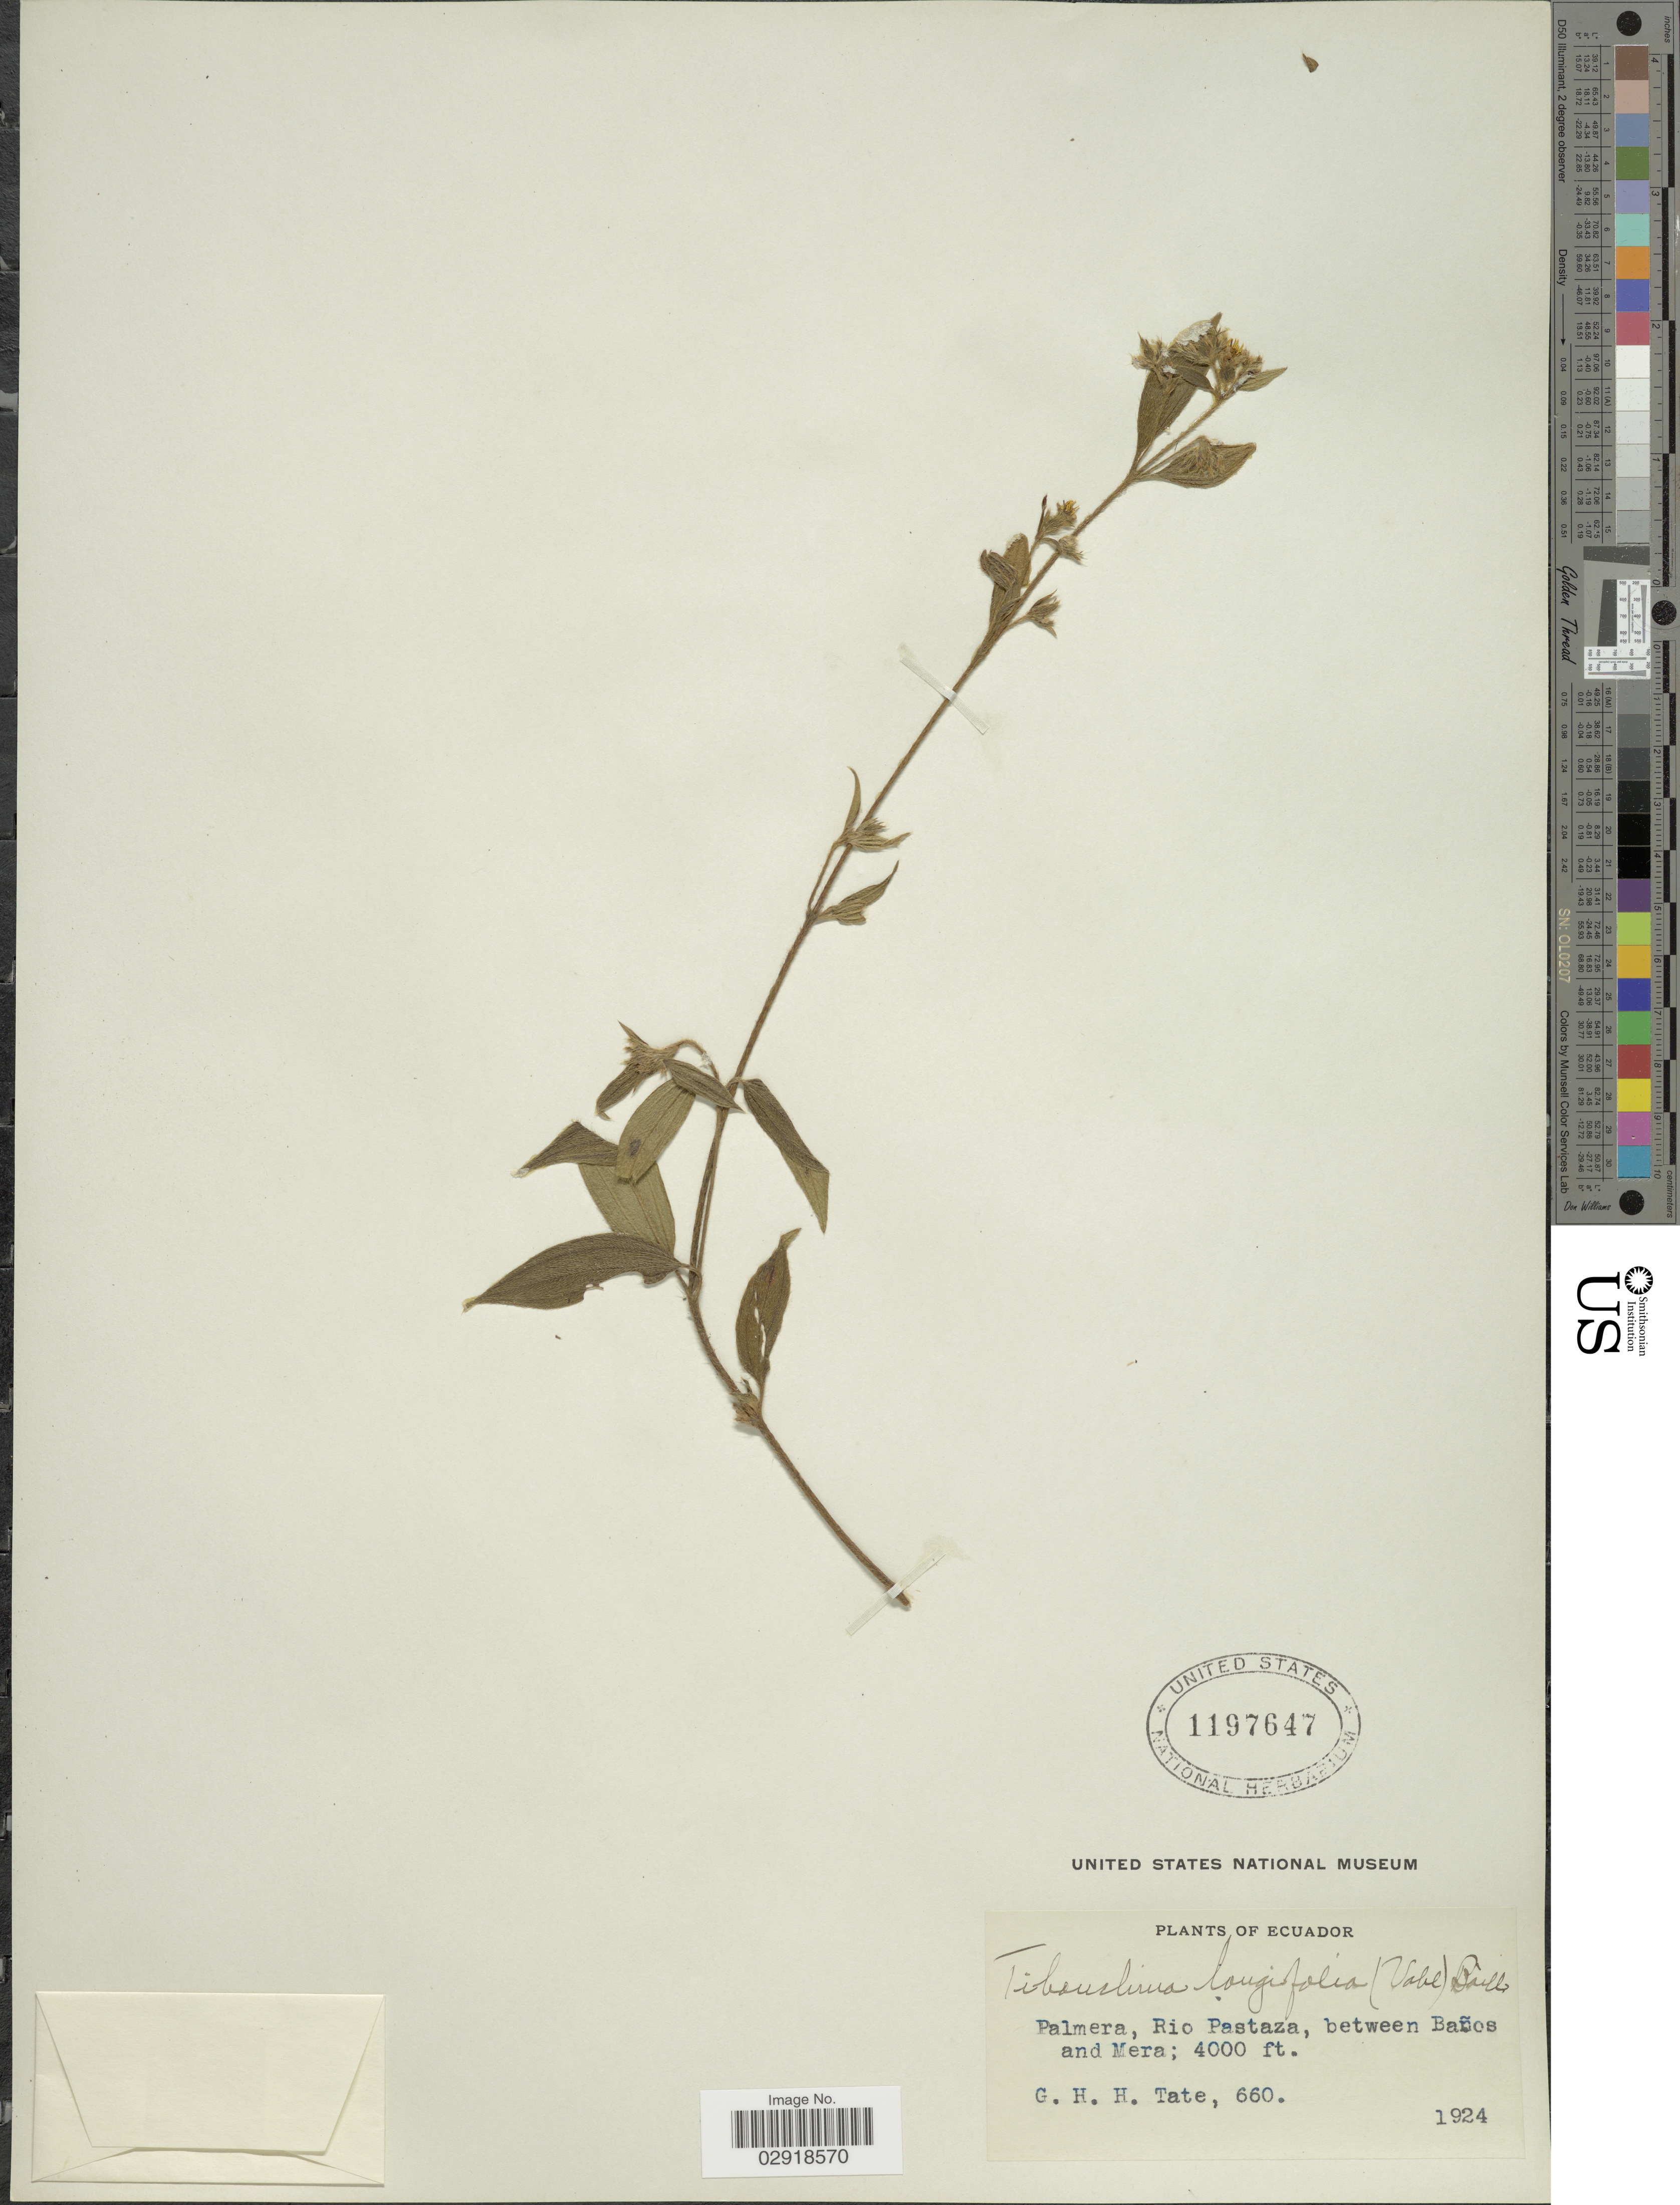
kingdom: Plantae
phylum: Tracheophyta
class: Magnoliopsida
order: Myrtales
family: Melastomataceae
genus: Chaetogastra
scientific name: Chaetogastra longifolia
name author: (Vahl) DC.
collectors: G. H. H.Tate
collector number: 660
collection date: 1924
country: Ecuador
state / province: Pastaza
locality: Palmera, Rio Pastaza, between Baños and Mera.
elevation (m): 1219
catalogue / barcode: US 1197647